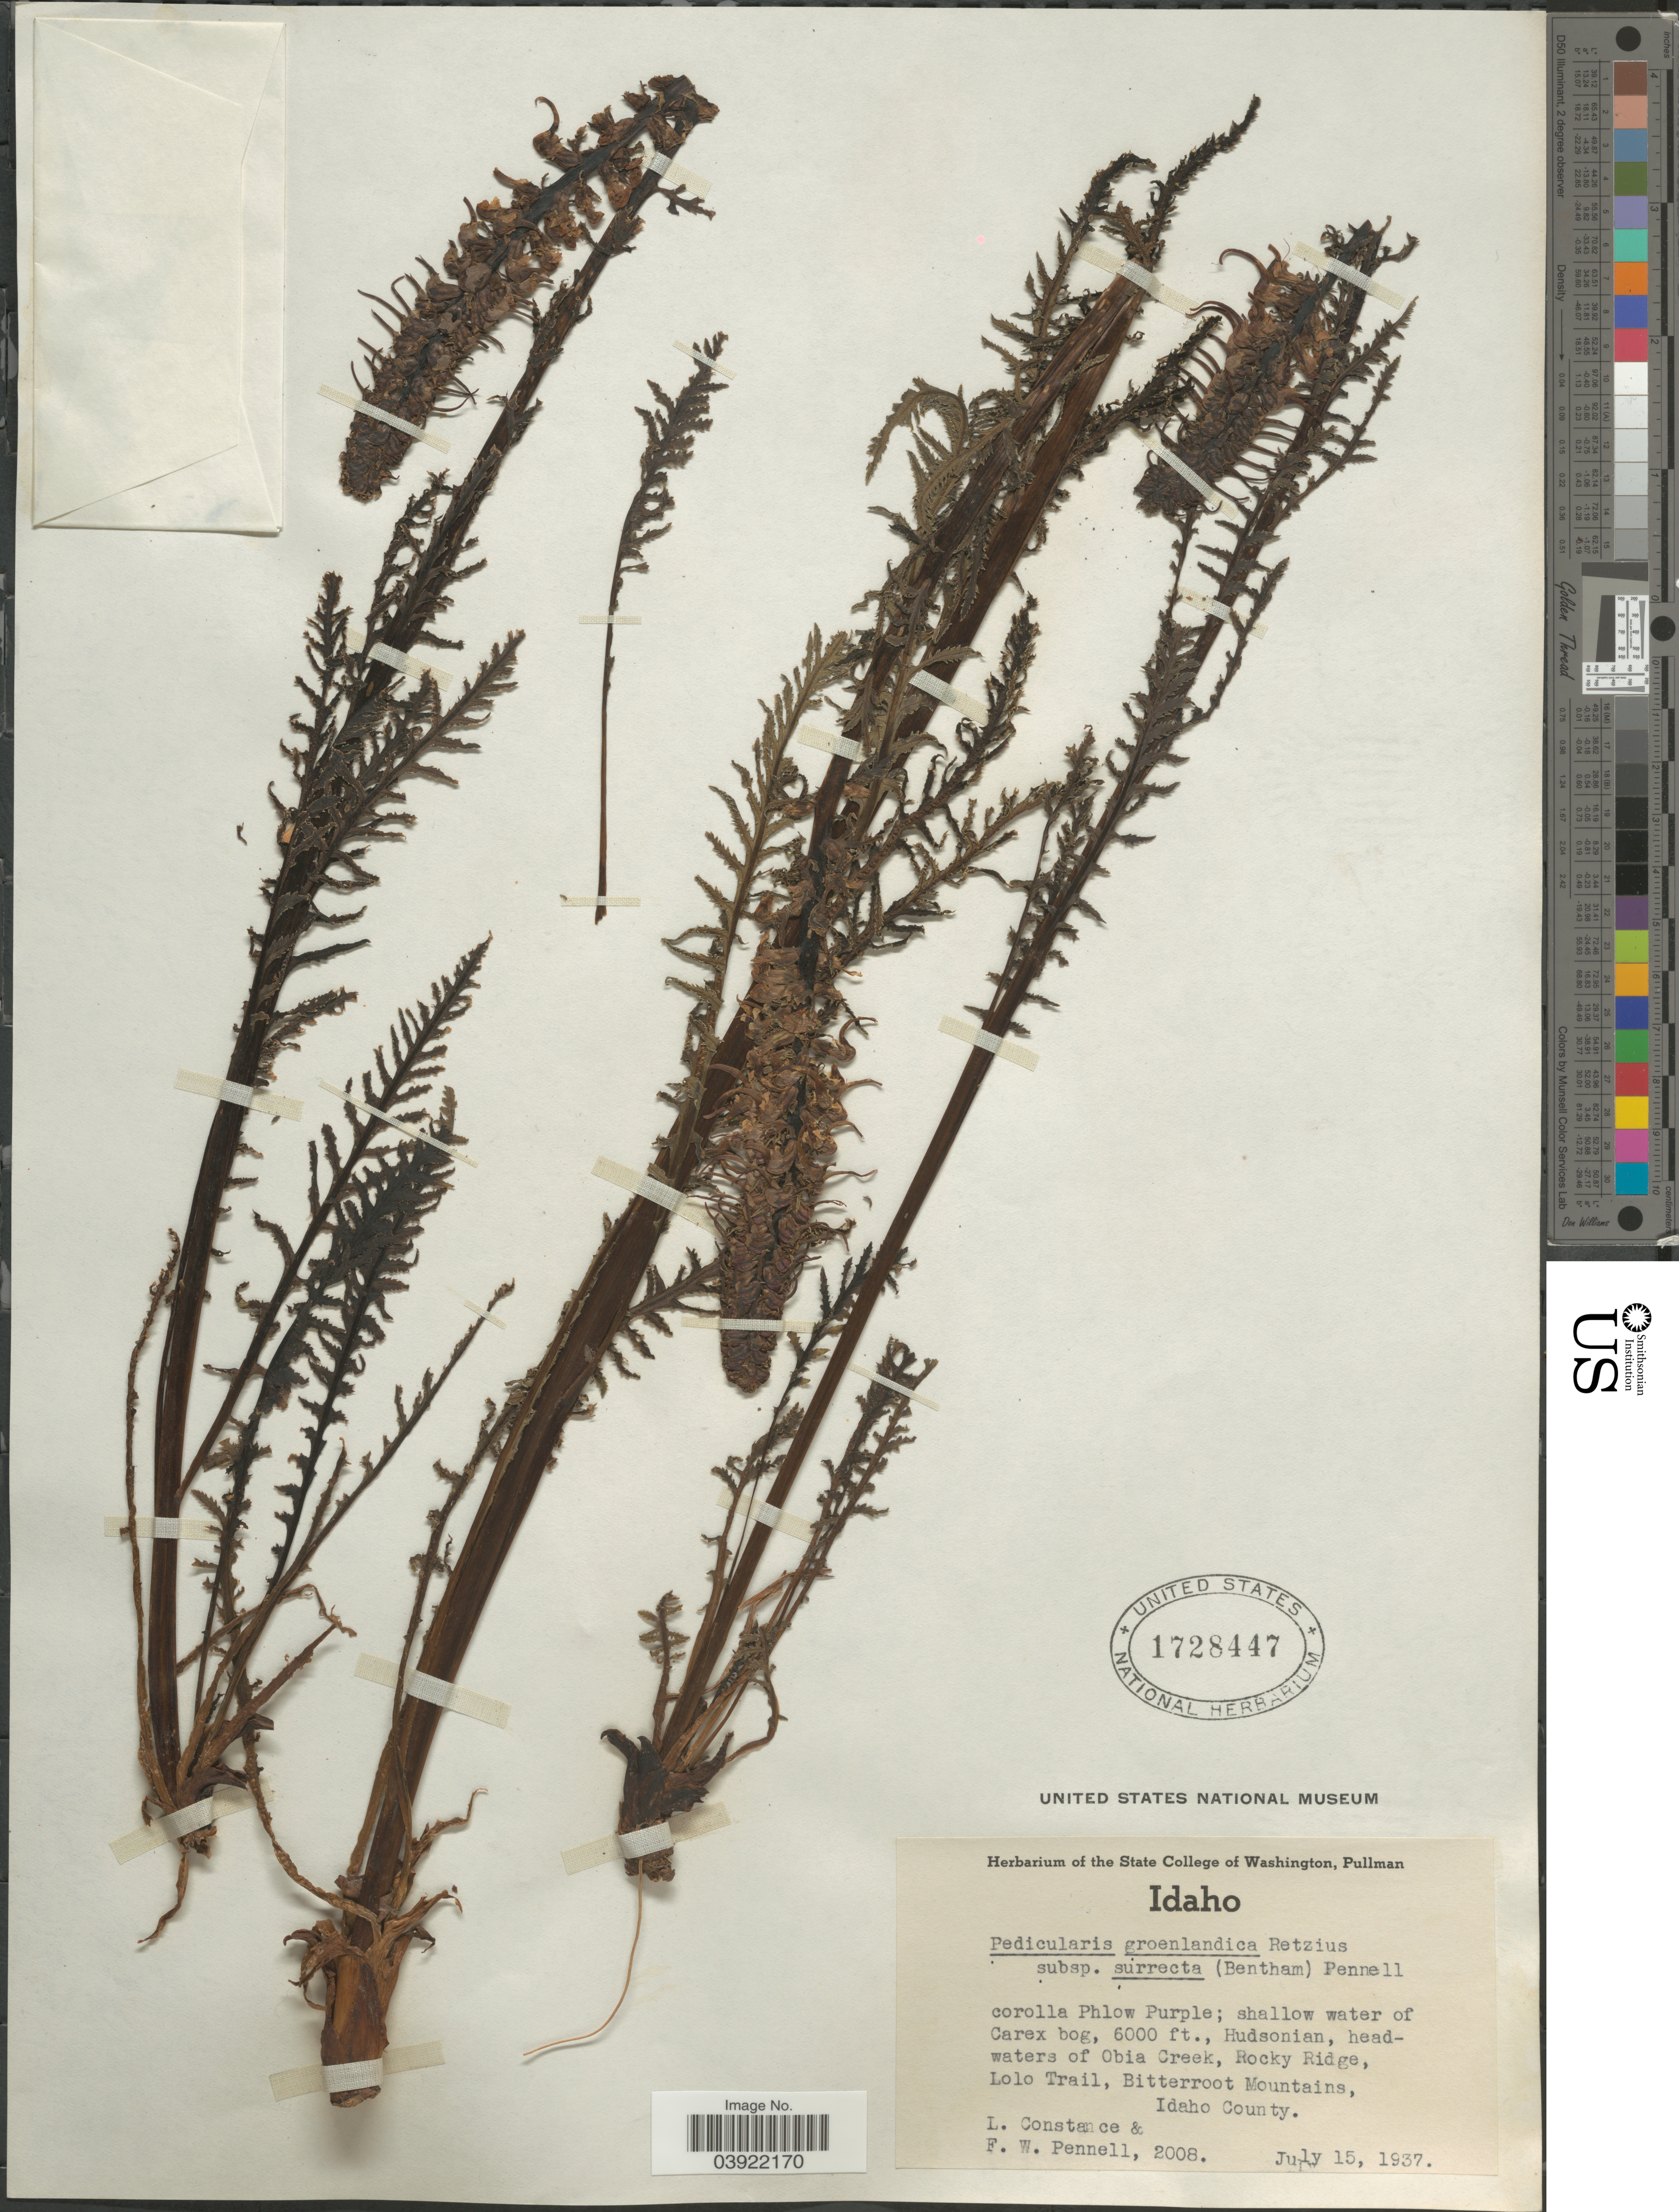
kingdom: Plantae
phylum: Tracheophyta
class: Magnoliopsida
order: Lamiales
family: Orobanchaceae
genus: Pedicularis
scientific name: Pedicularis groenlandica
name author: Retz.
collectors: L. Constance & F. W. Pennell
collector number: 2008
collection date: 1937-07-15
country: United States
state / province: Idaho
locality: Shallow water of Carex bog, Hudsonian, headwaters of Obia Creek, Rocky Ridge, Lolo Trail, Bitterroot Mountains, Idaho County.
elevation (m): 1829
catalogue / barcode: US 1728447